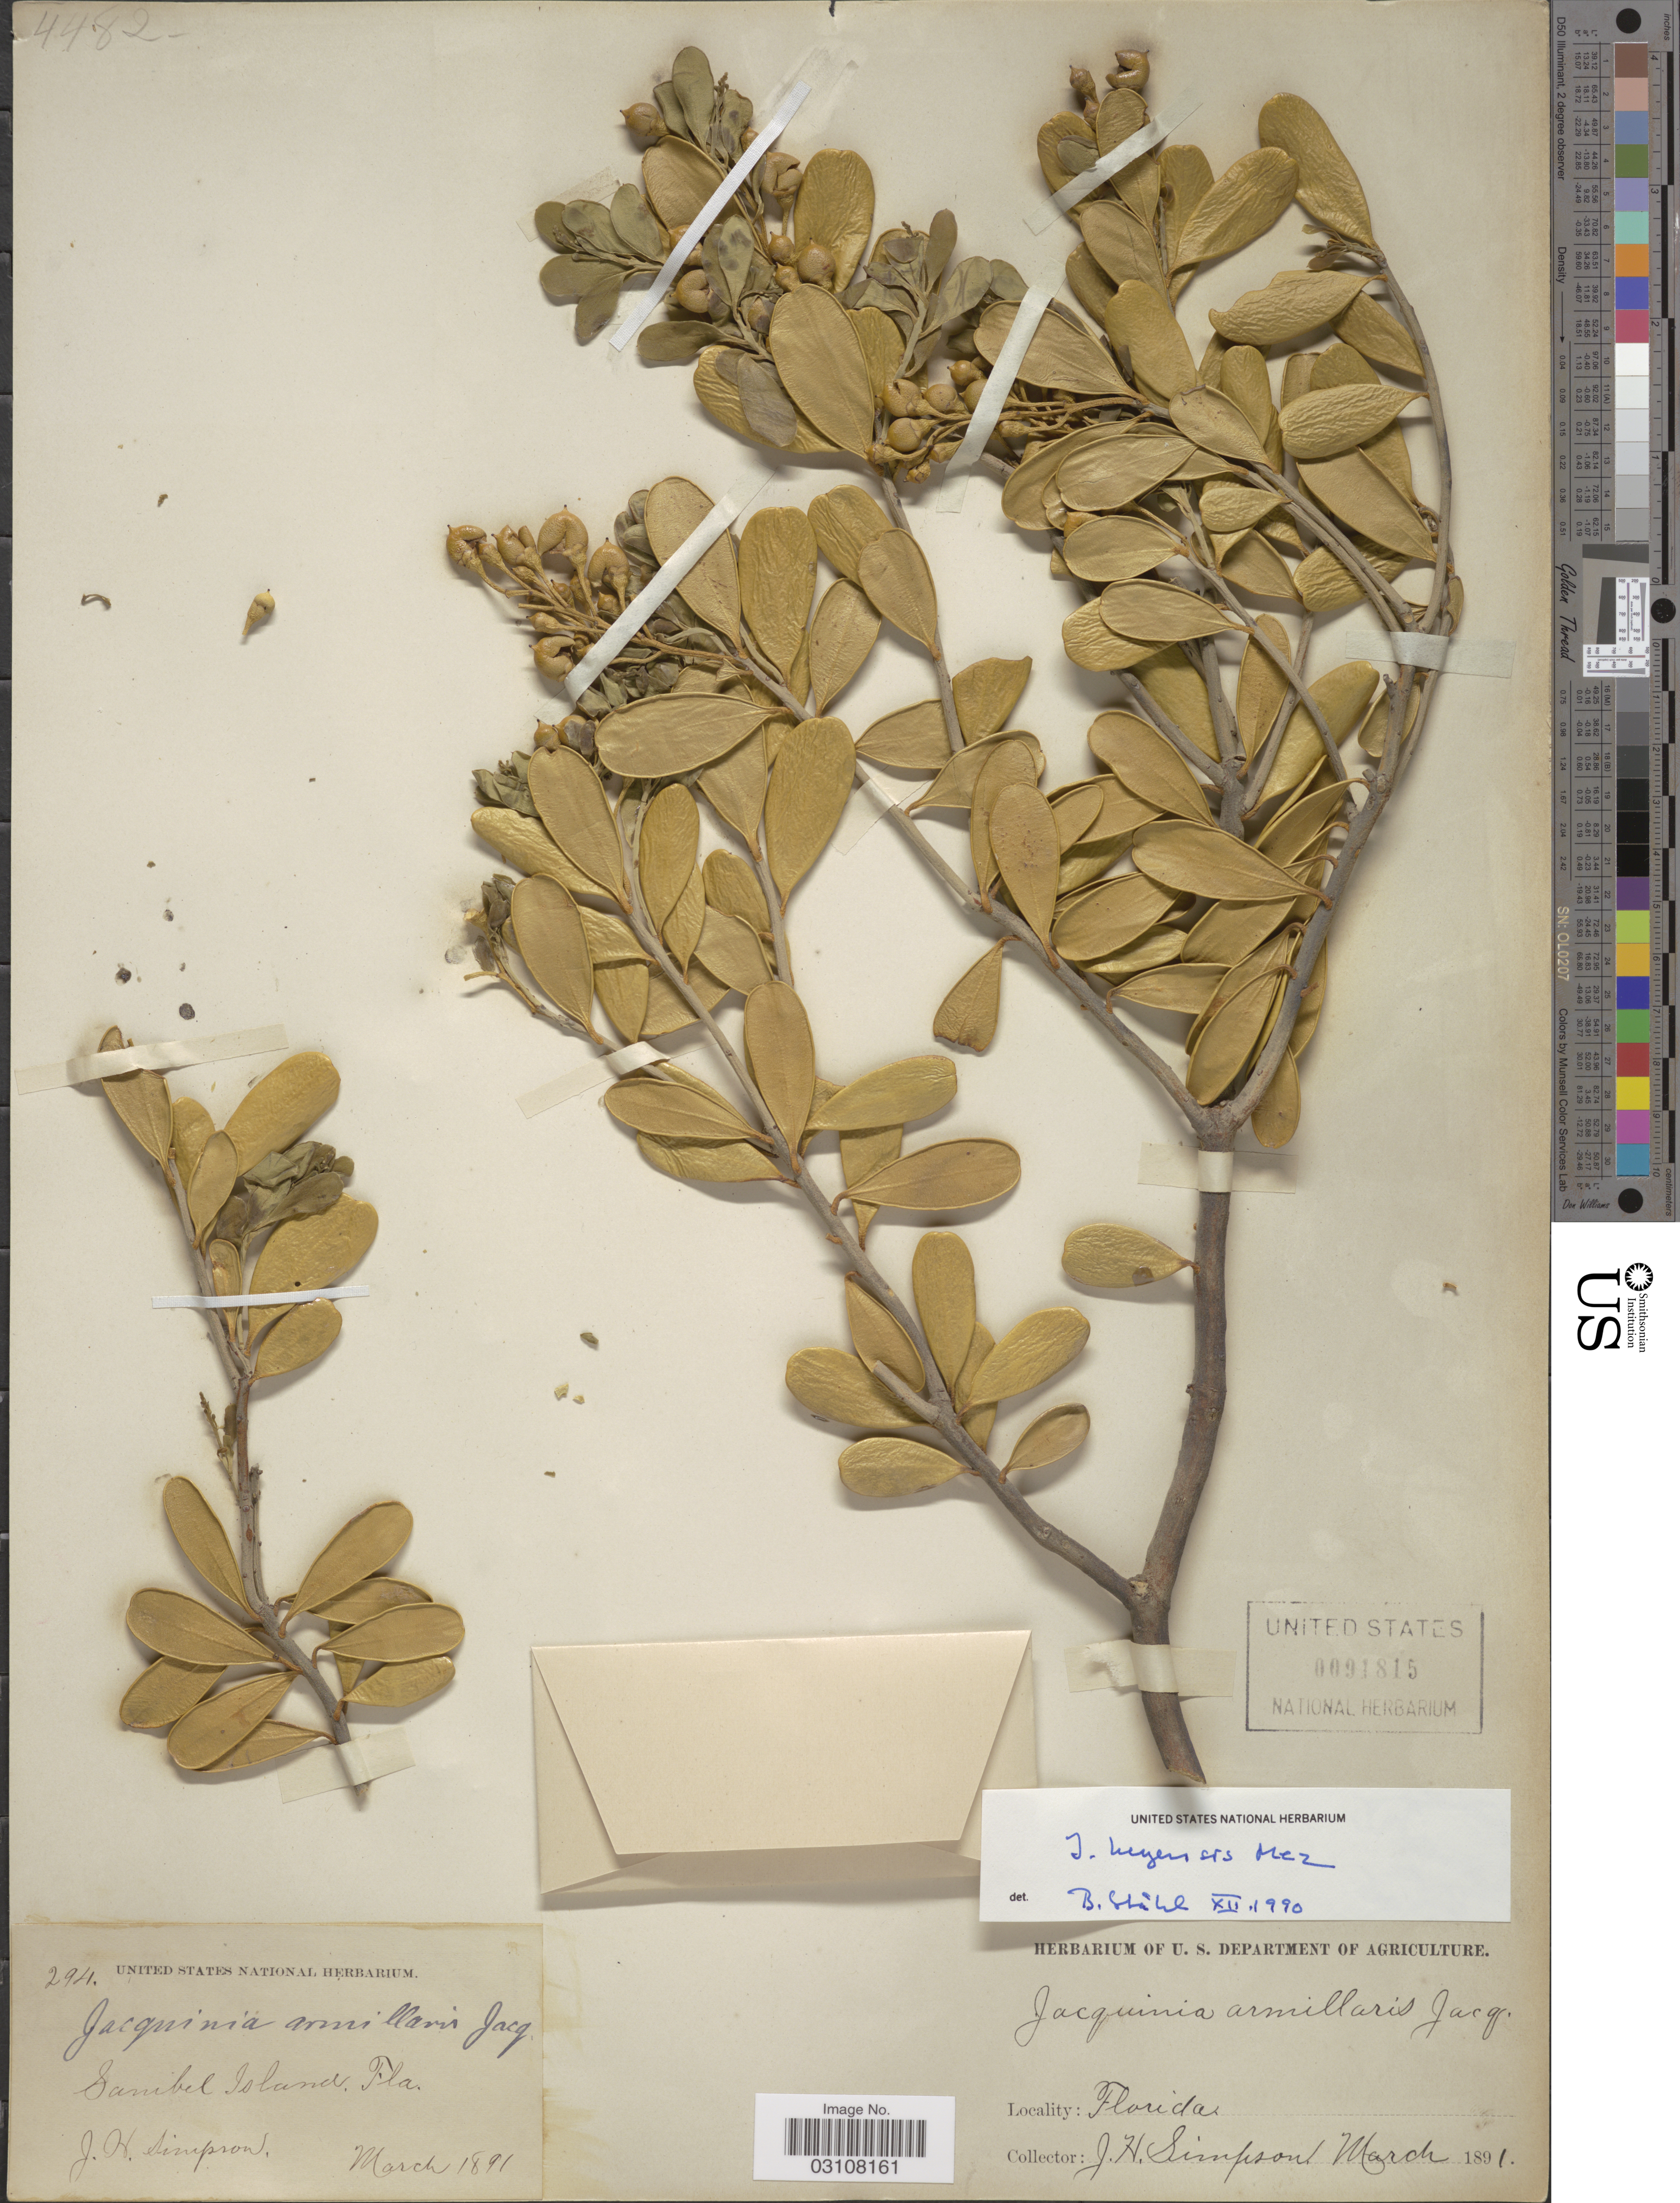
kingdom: Plantae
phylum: Tracheophyta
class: Magnoliopsida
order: Ericales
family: Primulaceae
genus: Jacquinia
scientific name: Jacquinia keyensis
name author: Mez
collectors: J. H. Simpson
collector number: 294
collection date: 1891-03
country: United States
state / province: Florida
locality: Sanibel Island.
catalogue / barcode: US 91815